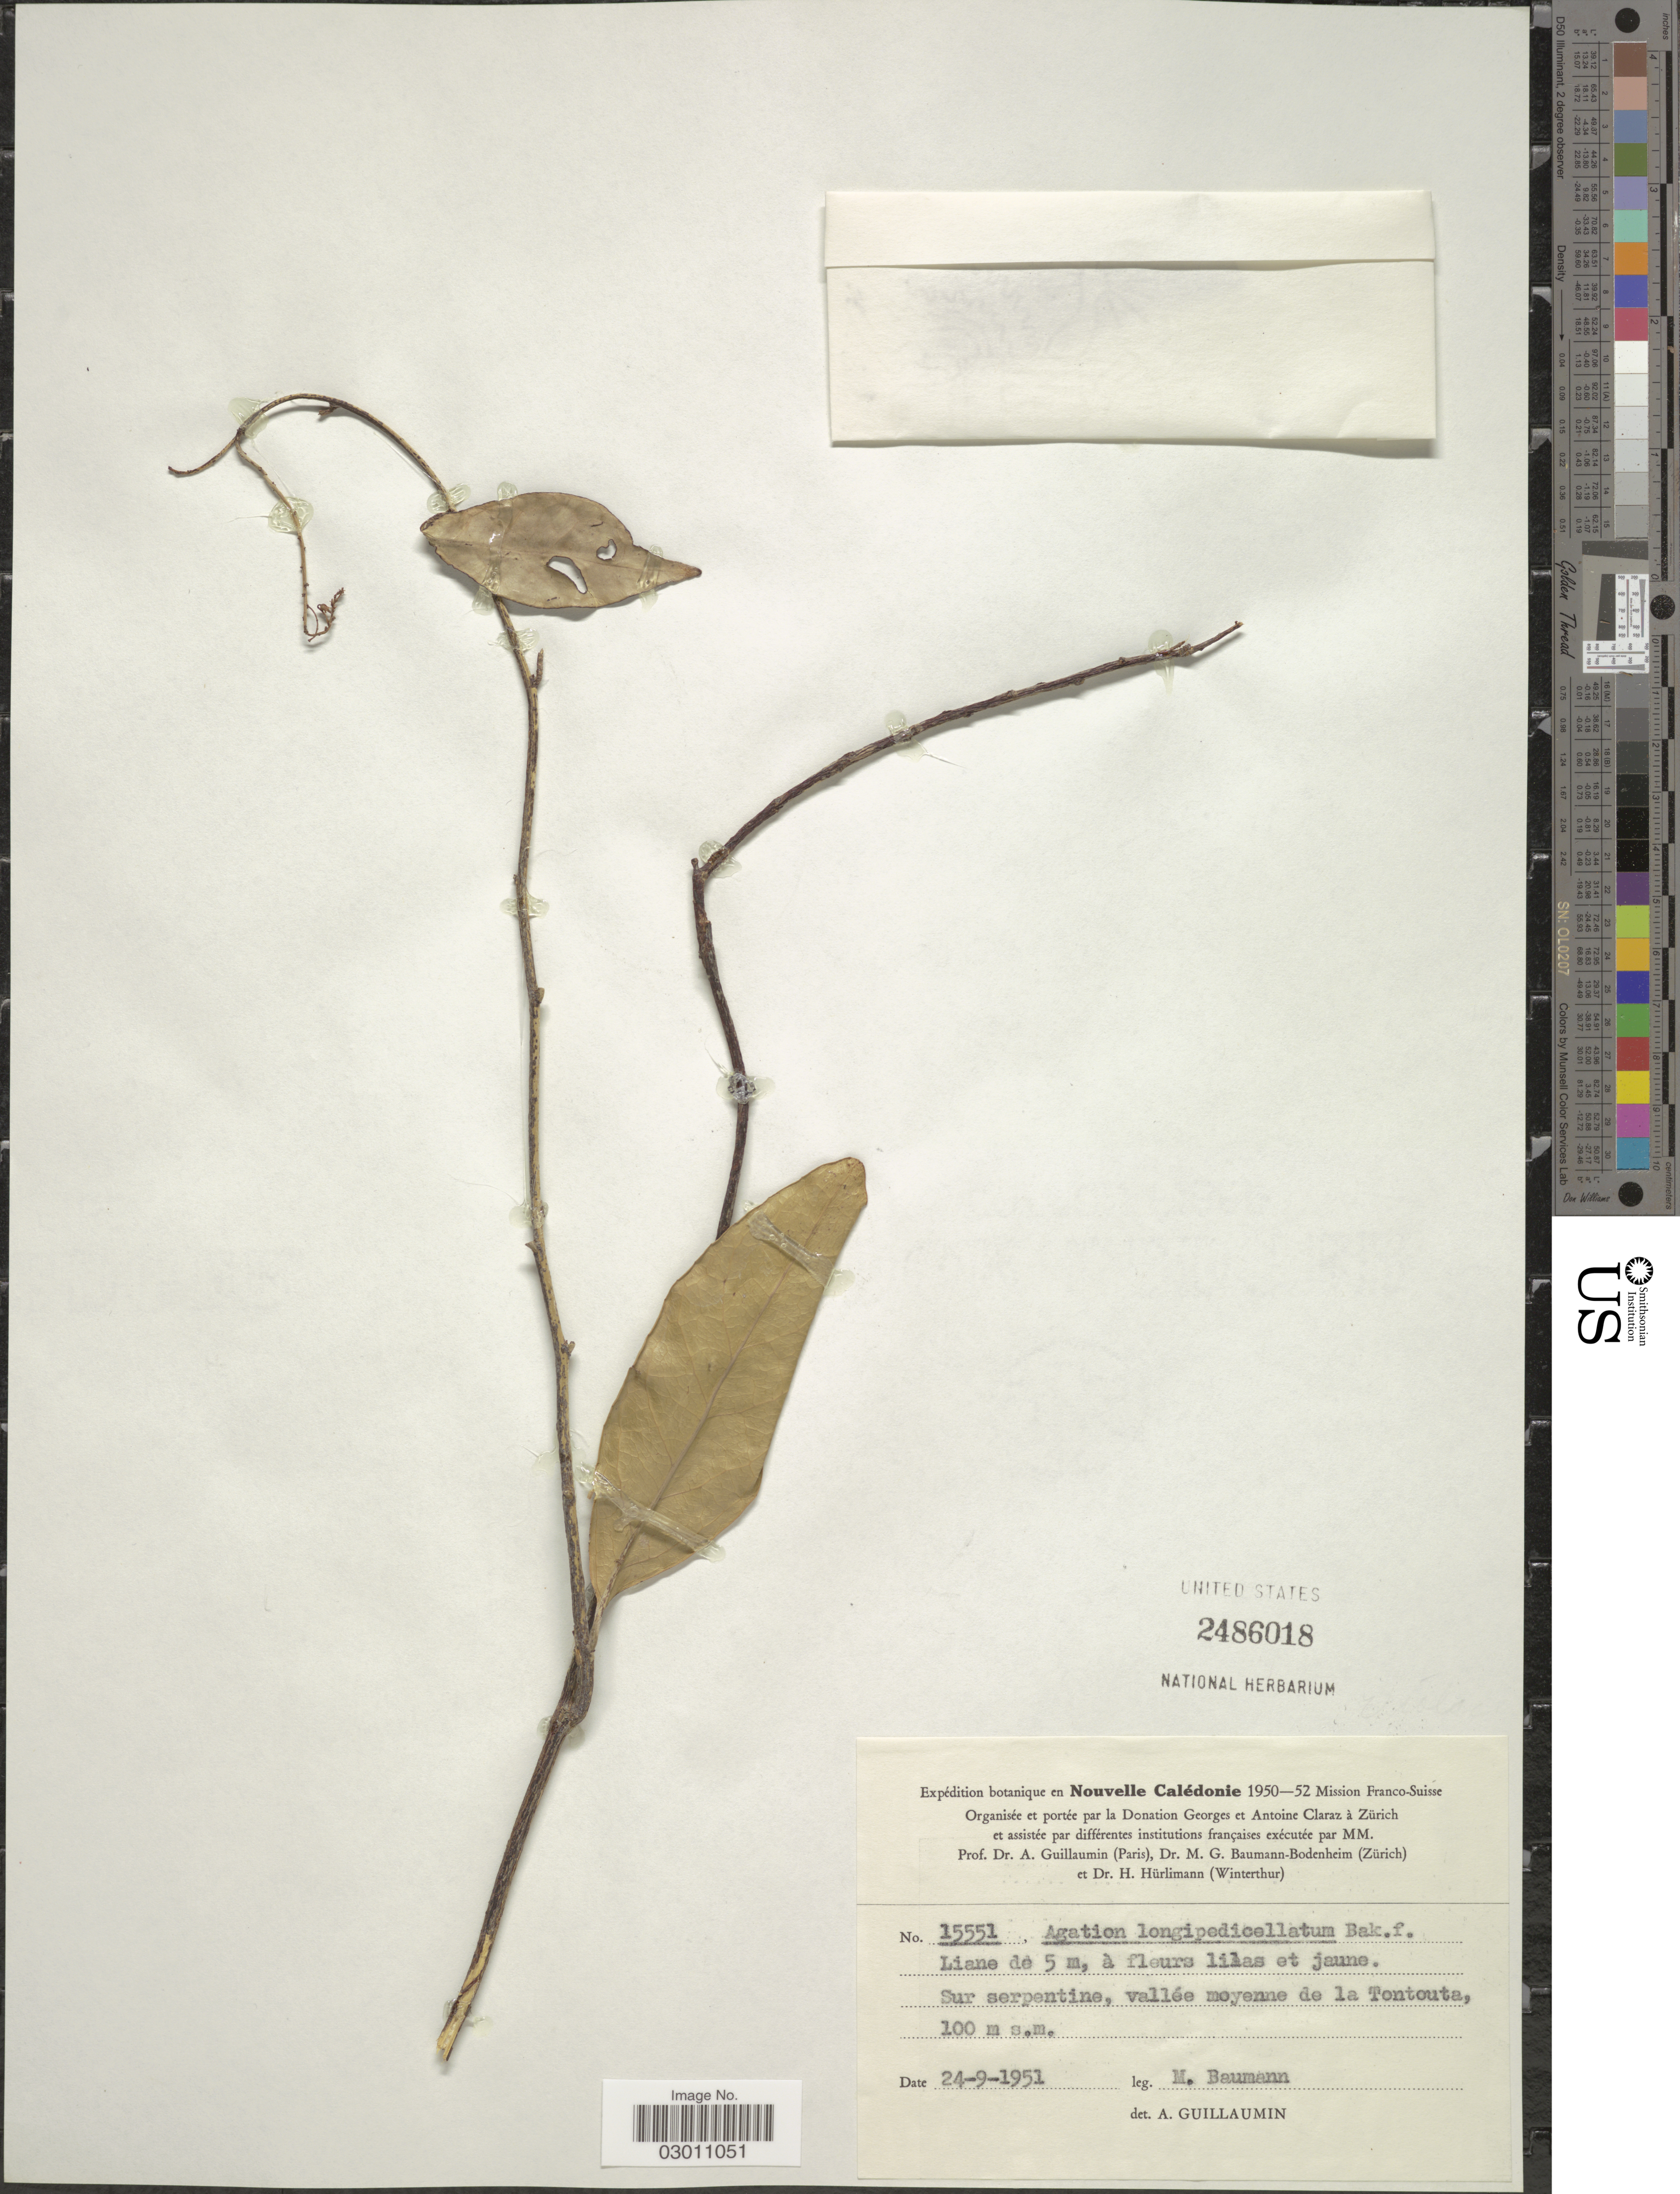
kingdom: Plantae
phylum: Tracheophyta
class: Magnoliopsida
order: Malpighiales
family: Violaceae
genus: Agatea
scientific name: Agatea longipedicellata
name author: (Baker f.) Guillaumin & Thorne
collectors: M. G. Baumann-Bodenheim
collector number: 15551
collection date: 1951-09-24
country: New Caledonia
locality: Nouvelle Calédonie. Sur serpentine, vallée moyenne de la Tontouta.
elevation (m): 100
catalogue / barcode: US 2486018